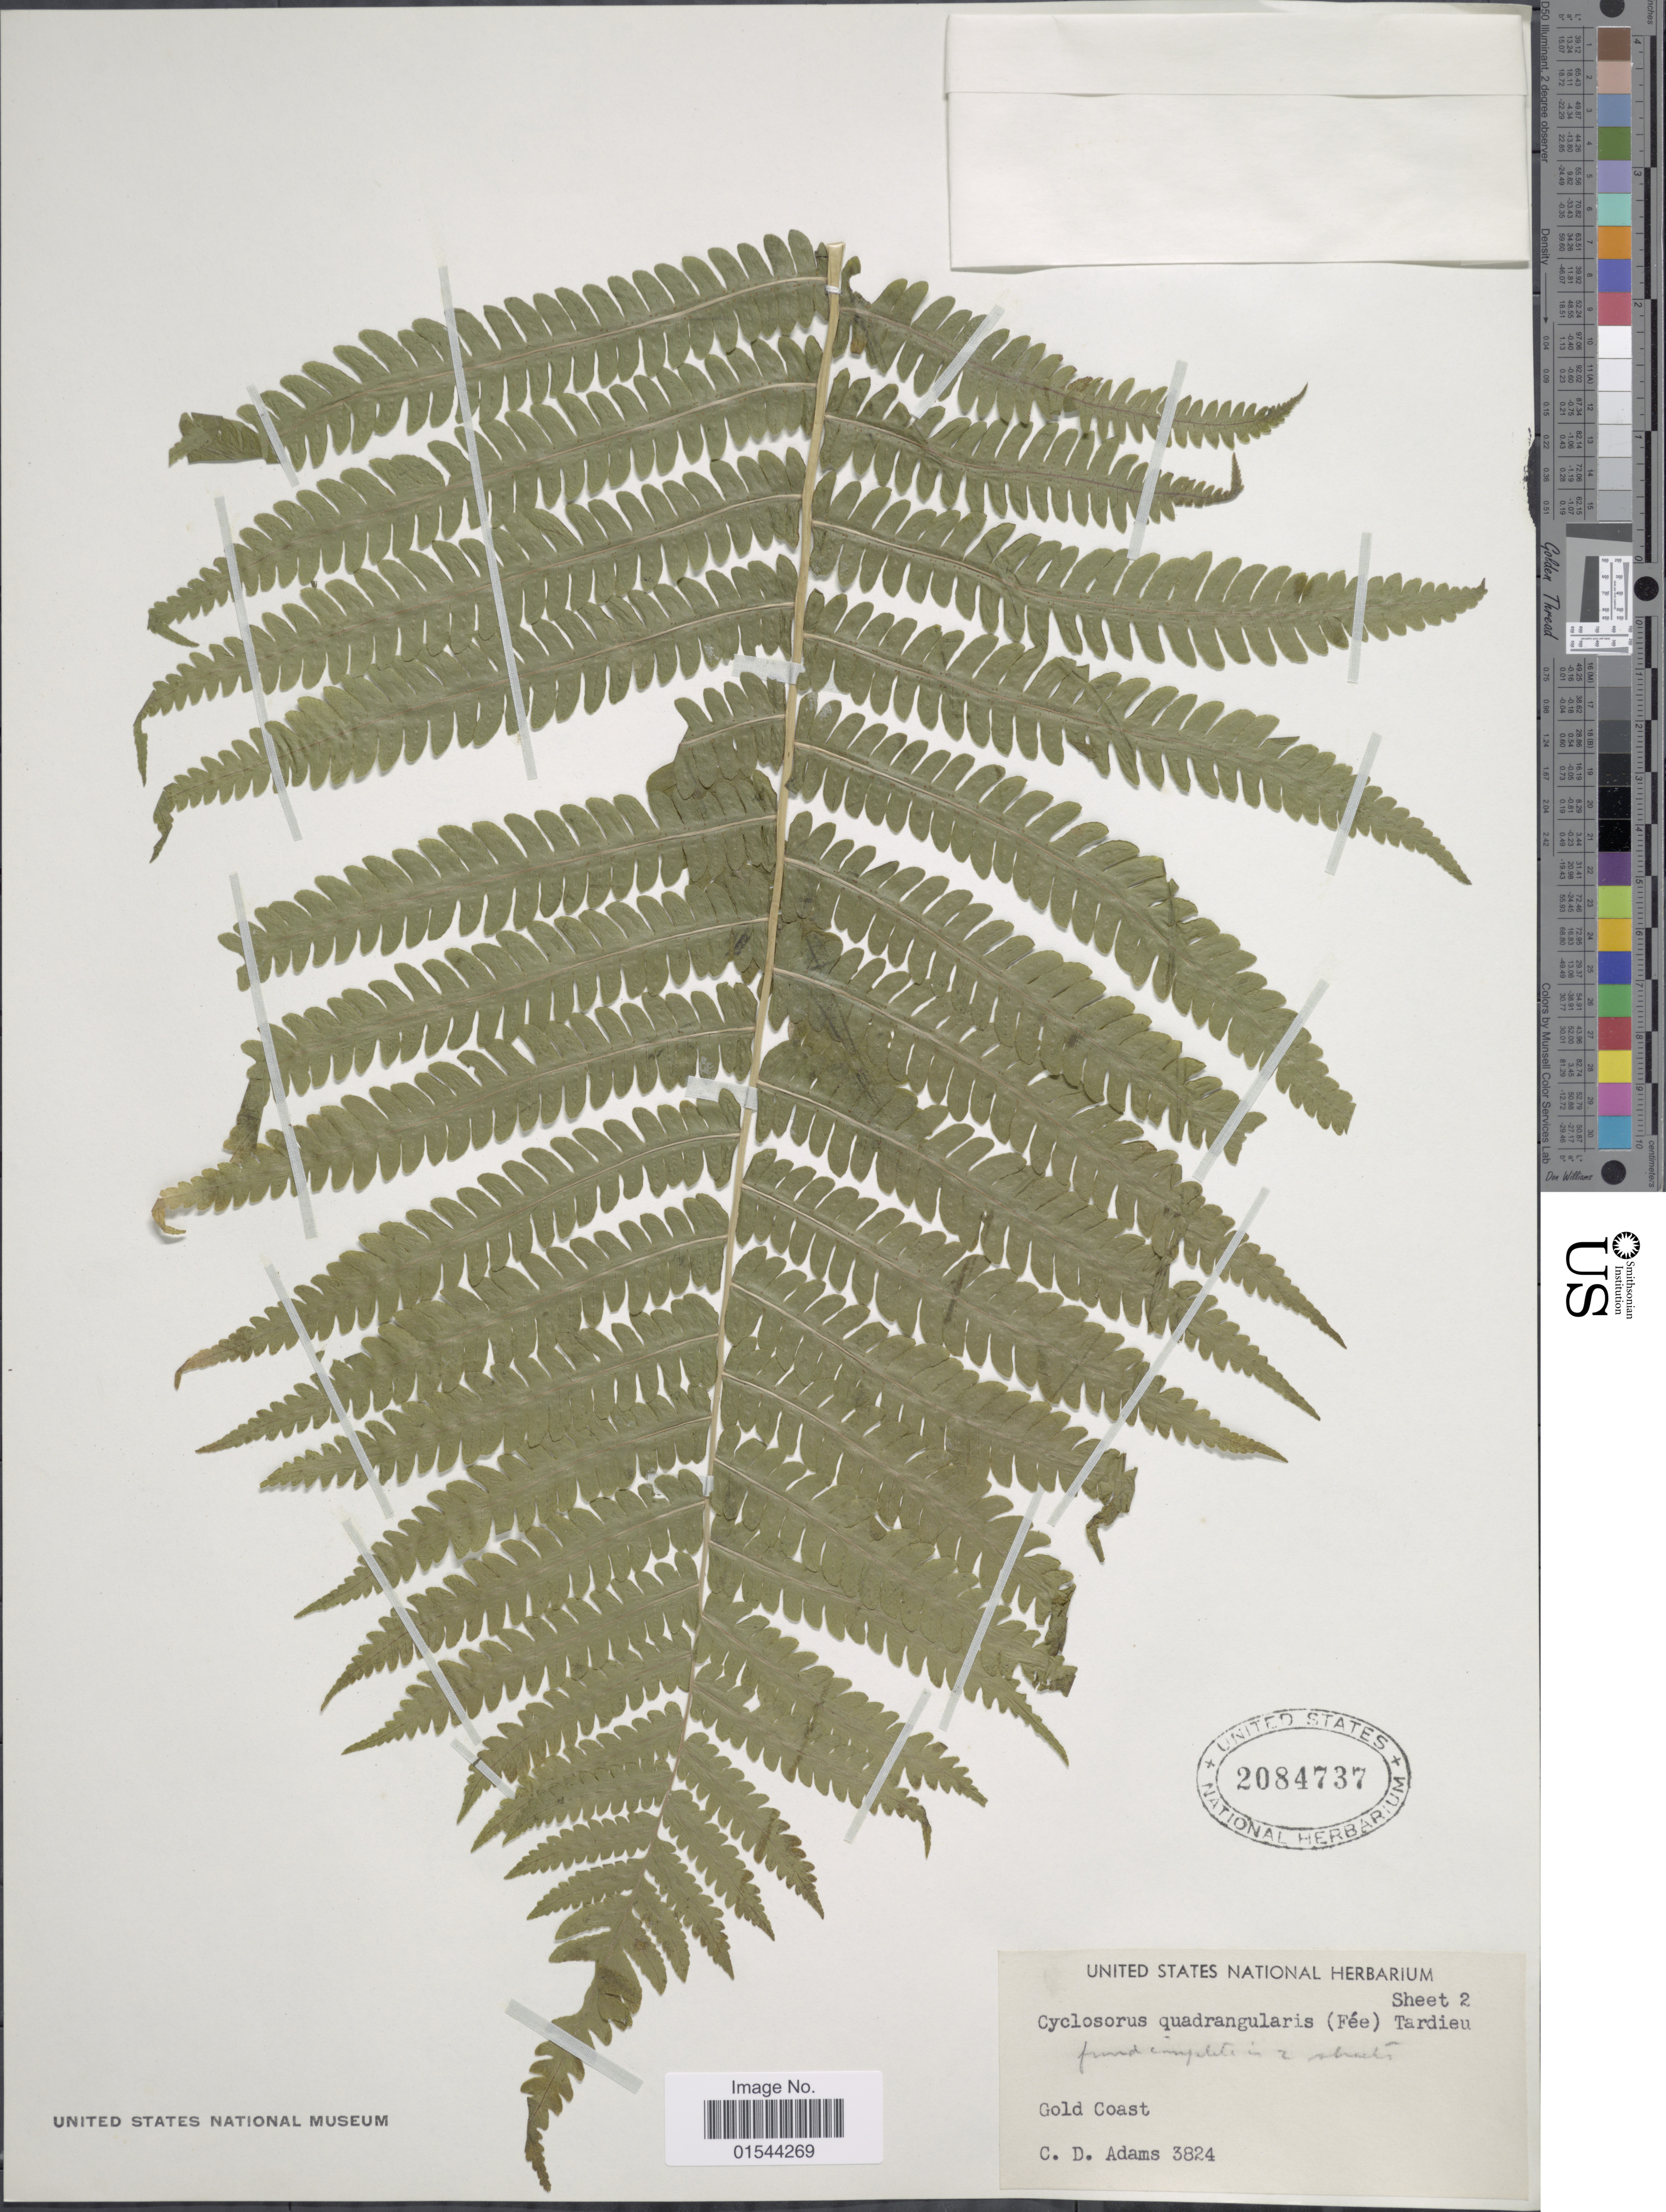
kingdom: Plantae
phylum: Tracheophyta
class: Polypodiopsida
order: Polypodiales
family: Thelypteridaceae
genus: Christella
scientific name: Christella hispidula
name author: (Decne.) Holttum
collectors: C. D. Adams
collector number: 3824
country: Ghana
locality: Gold Coast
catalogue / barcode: US 2084737